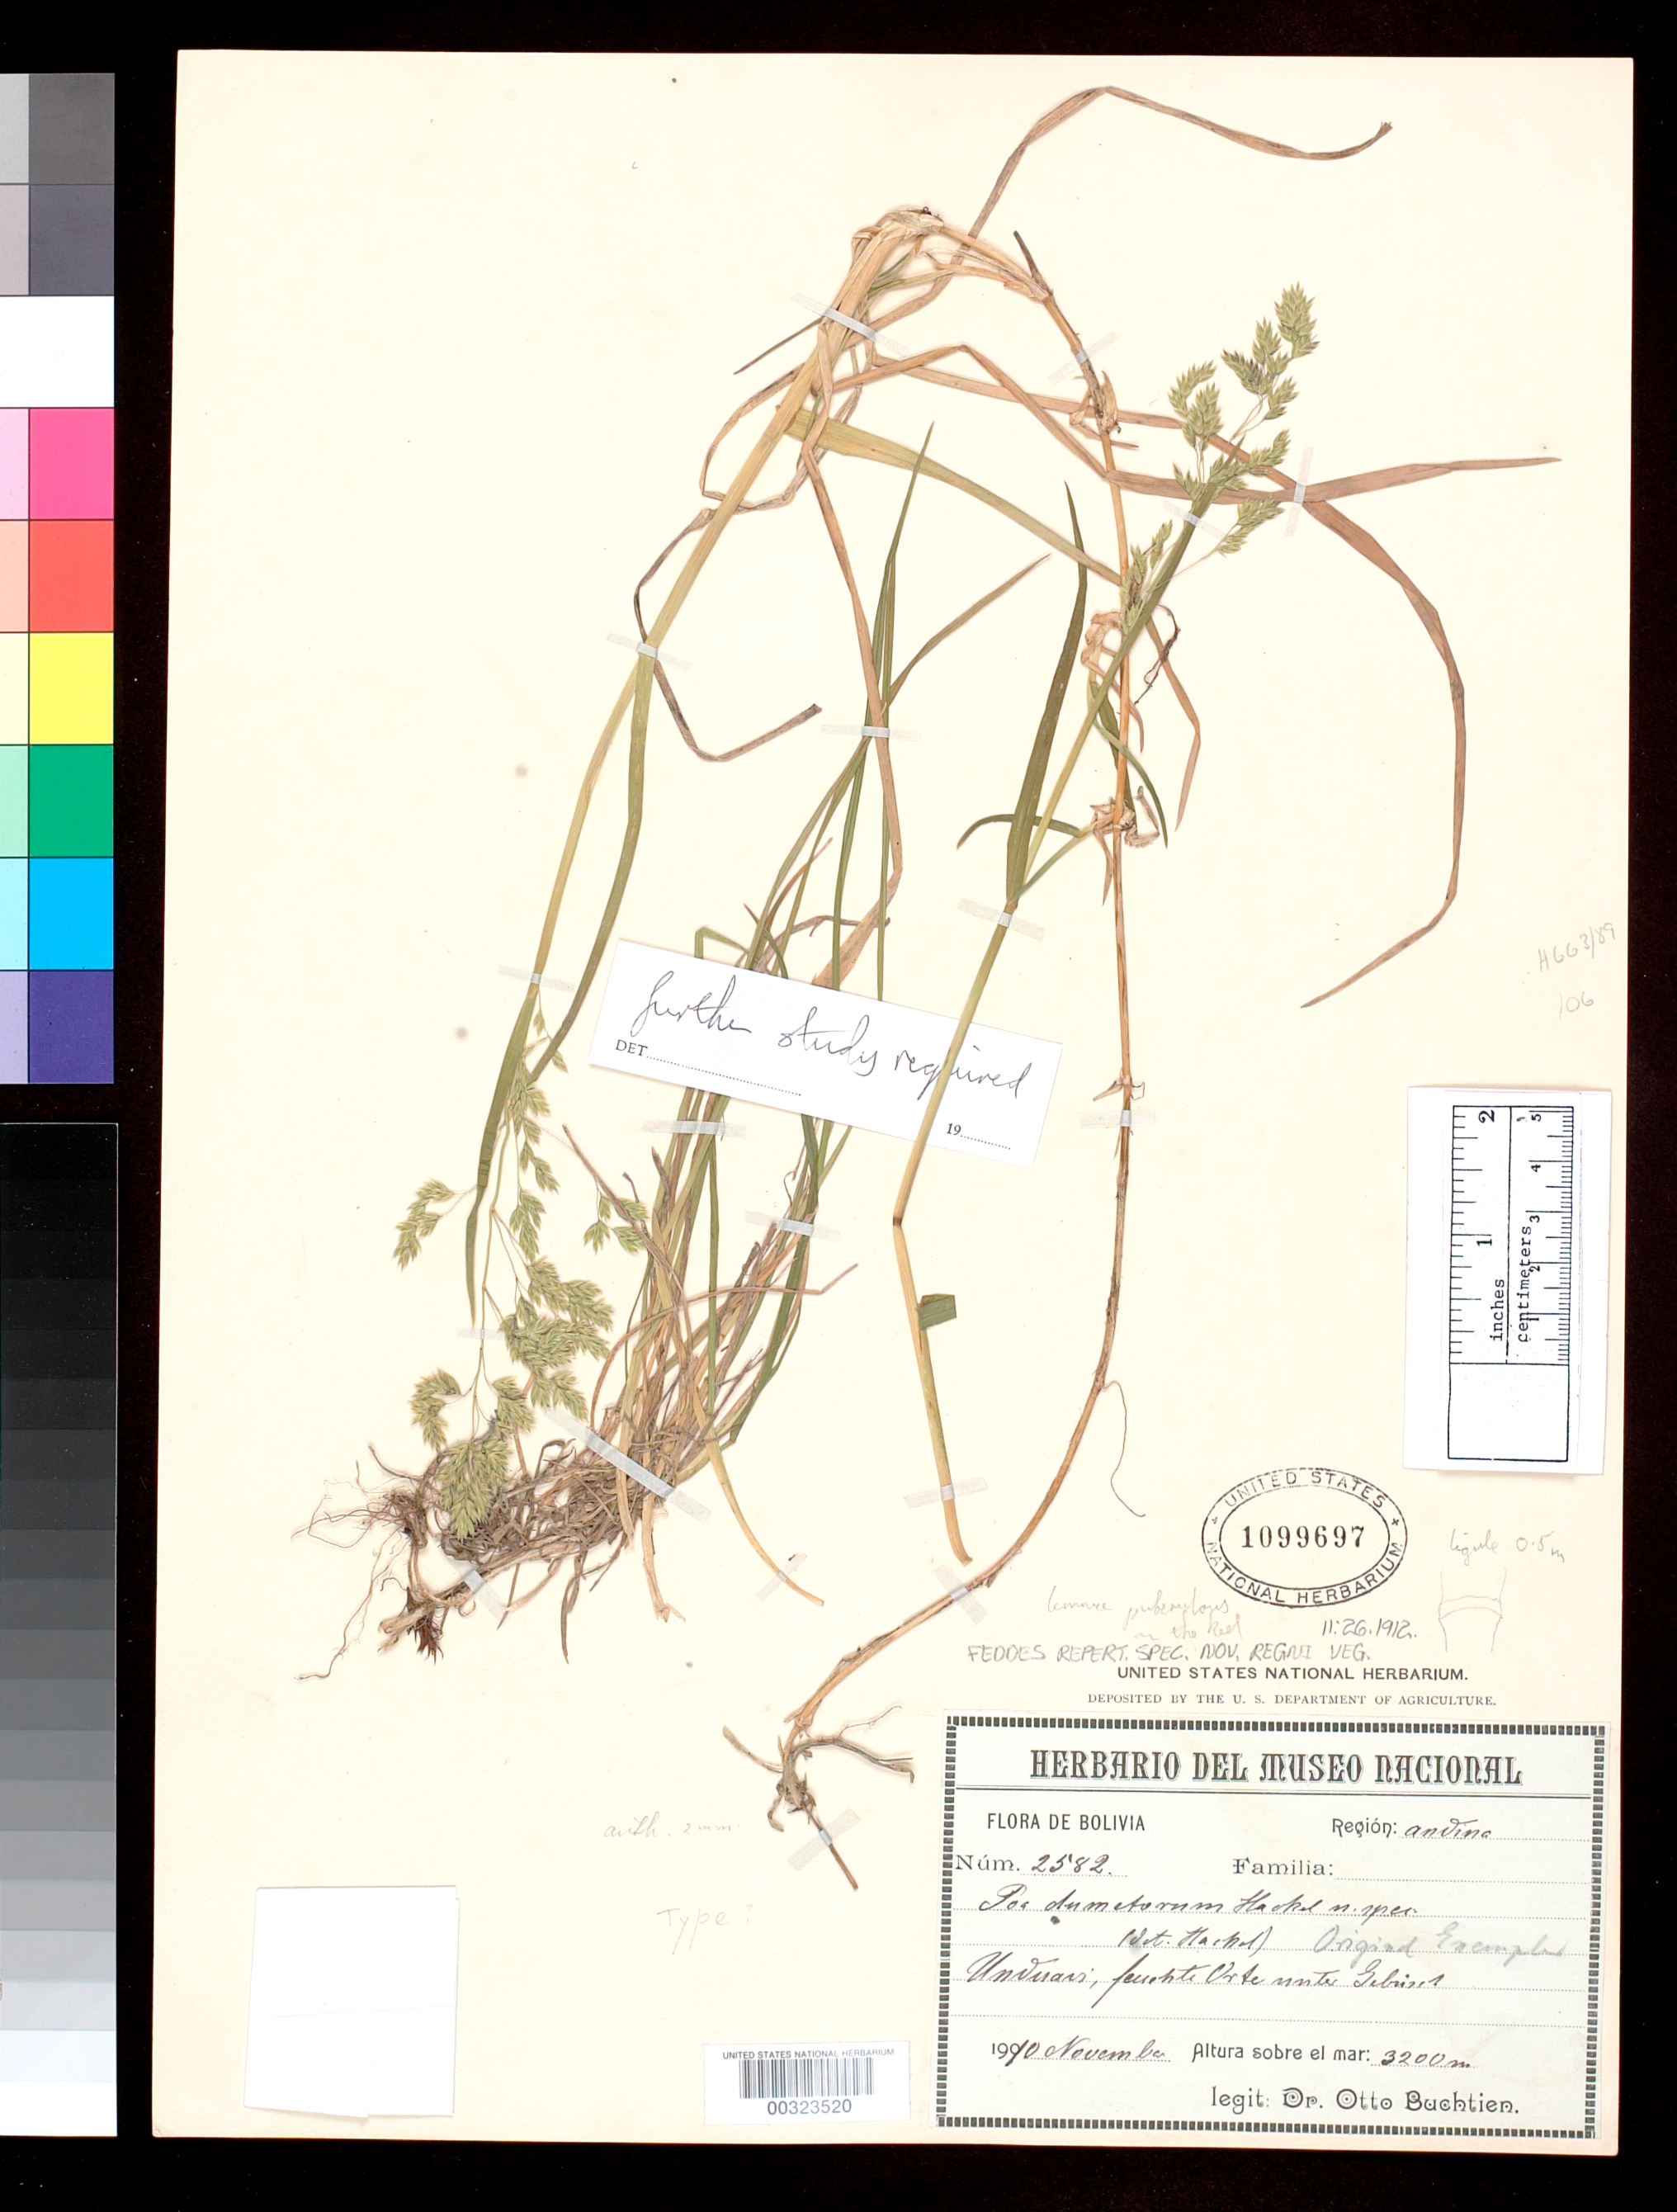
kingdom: Plantae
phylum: Tracheophyta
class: Liliopsida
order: Poales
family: Poaceae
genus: Poa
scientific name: Poa dumetorum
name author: Hack.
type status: Isotype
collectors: O. Buchtien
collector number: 2582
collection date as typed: Nov 1910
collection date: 1910-11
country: Bolivia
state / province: La Paz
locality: Unduavis.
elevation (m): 3200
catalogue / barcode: US 1099697